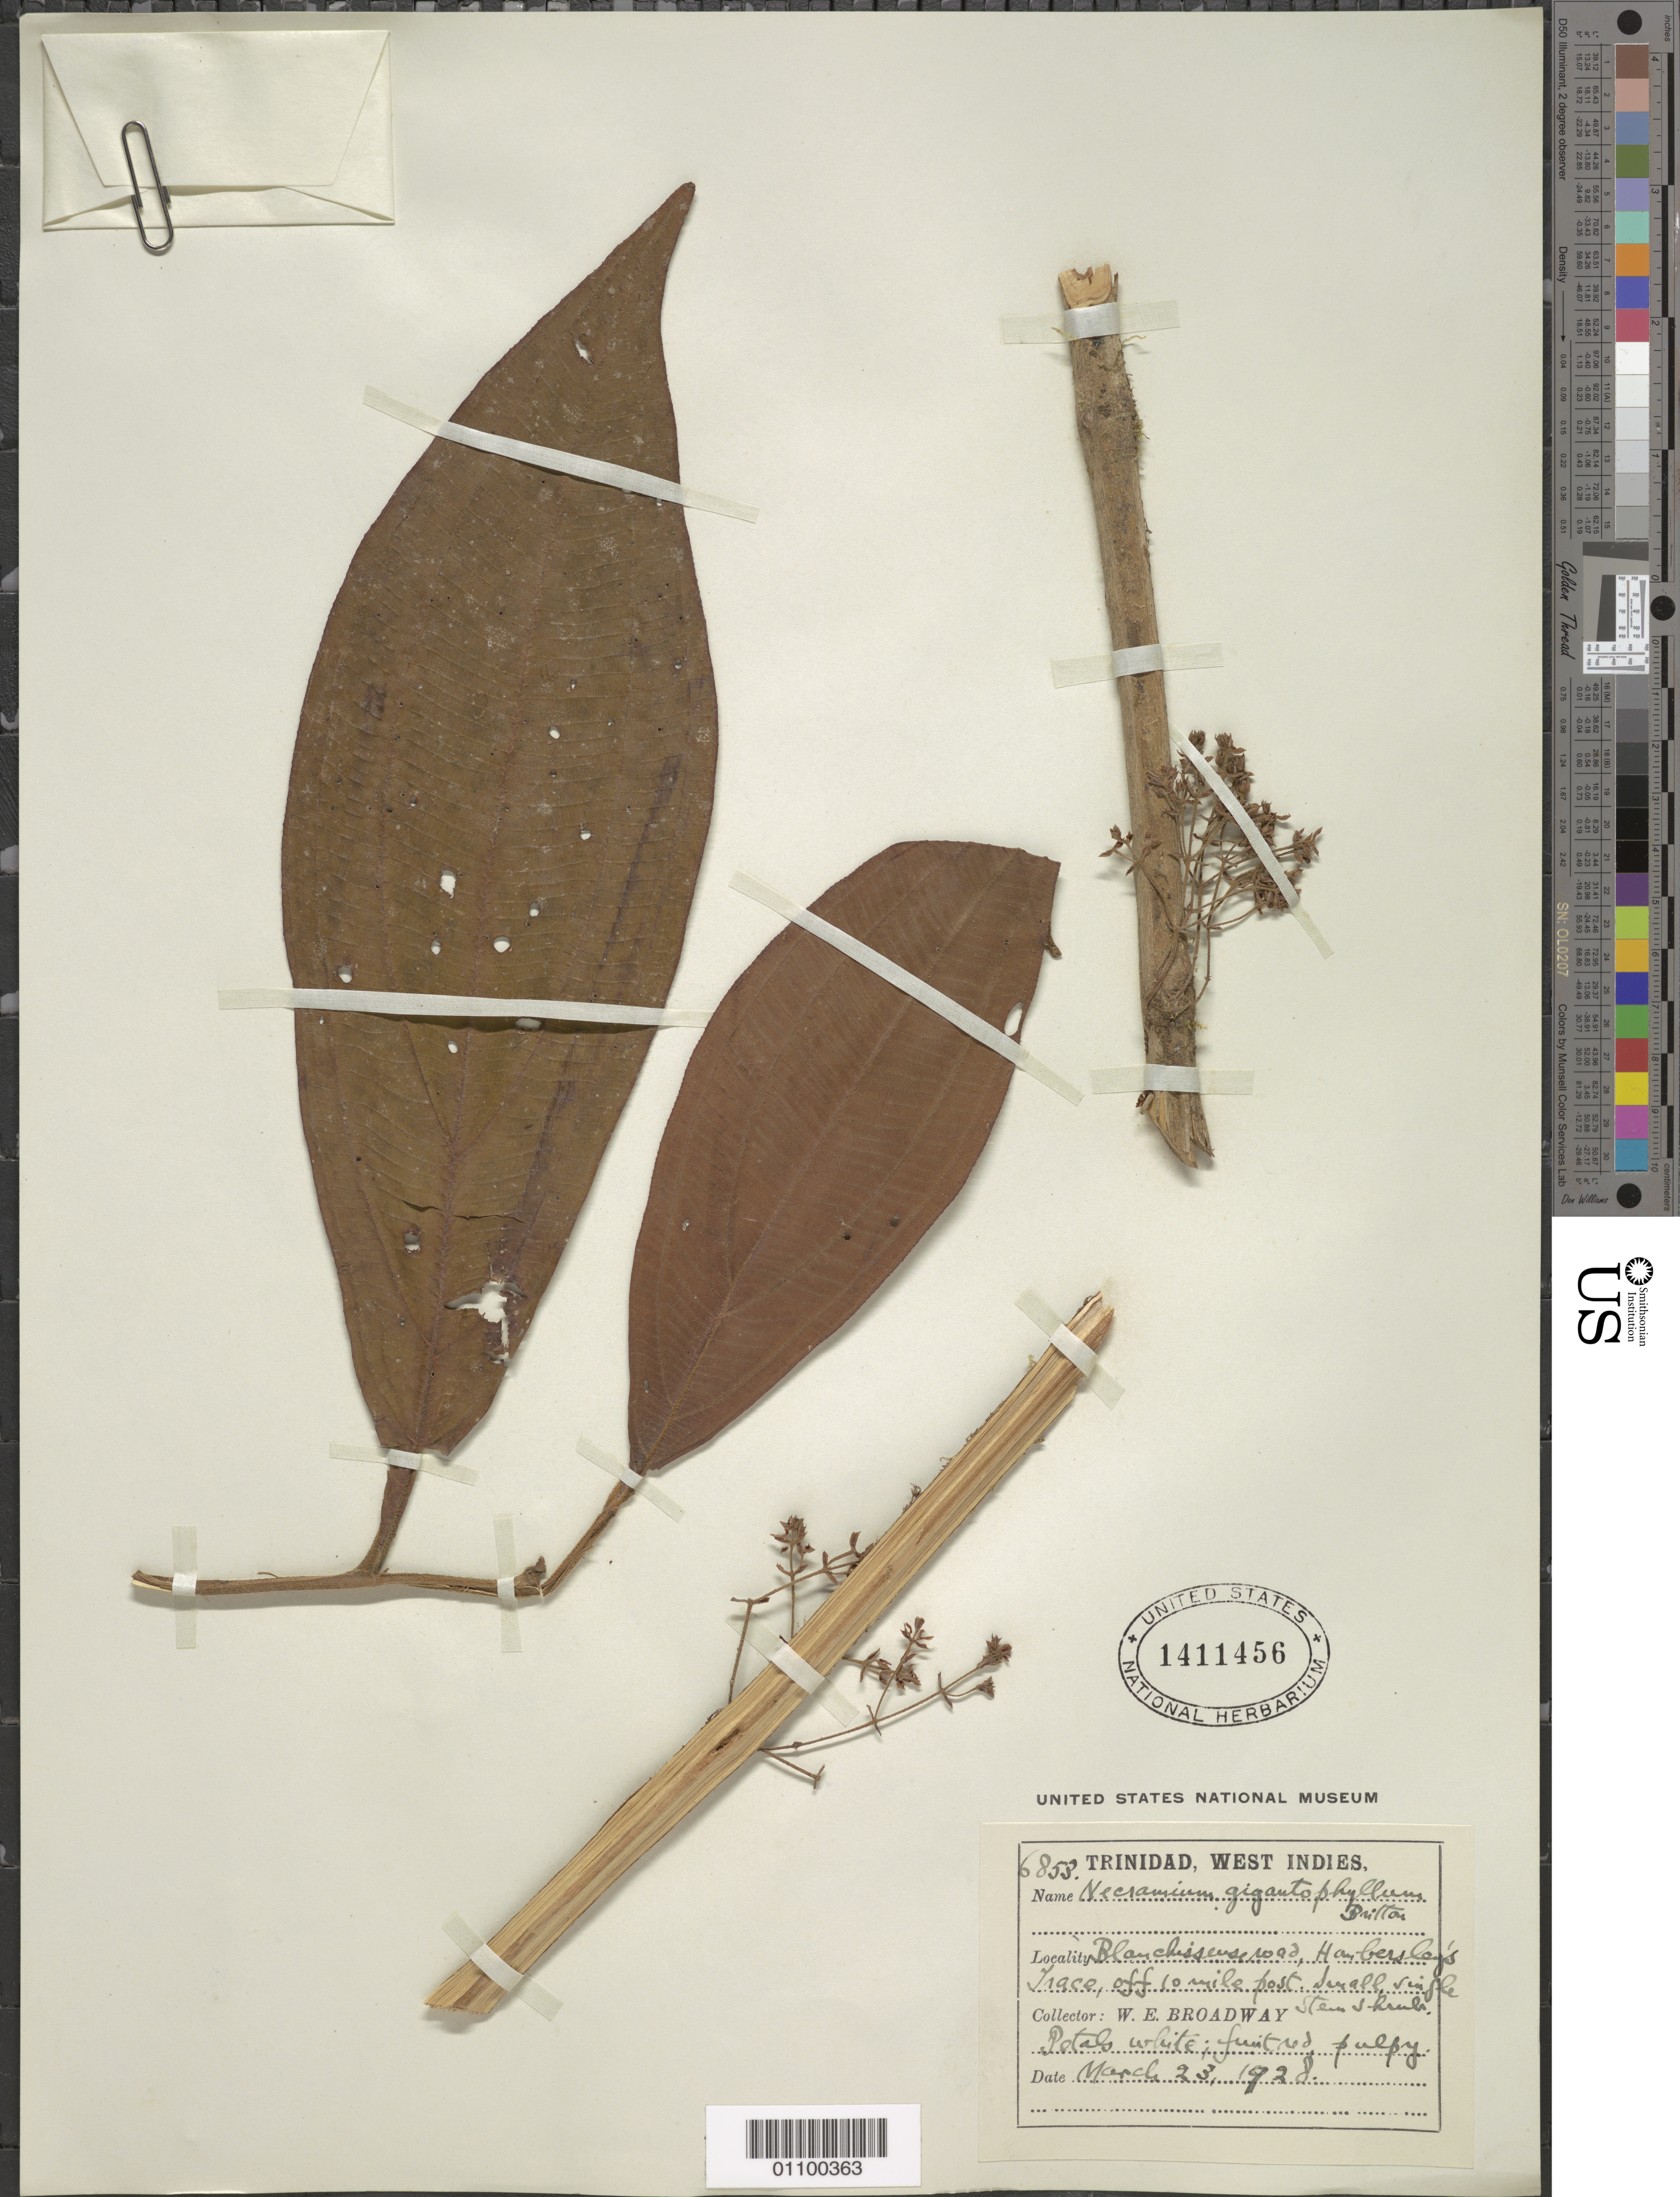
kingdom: Plantae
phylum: Tracheophyta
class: Magnoliopsida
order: Myrtales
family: Melastomataceae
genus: Necramium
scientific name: Necramium gigantophyllum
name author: Britton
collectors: W. E. Broadway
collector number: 6853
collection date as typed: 23 Mar 1928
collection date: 1928-03-23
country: Trinidad and Tobago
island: Trinidad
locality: Blachisseuse road, Hambersley's Trace, off 10 mi post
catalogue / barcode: US 1411456